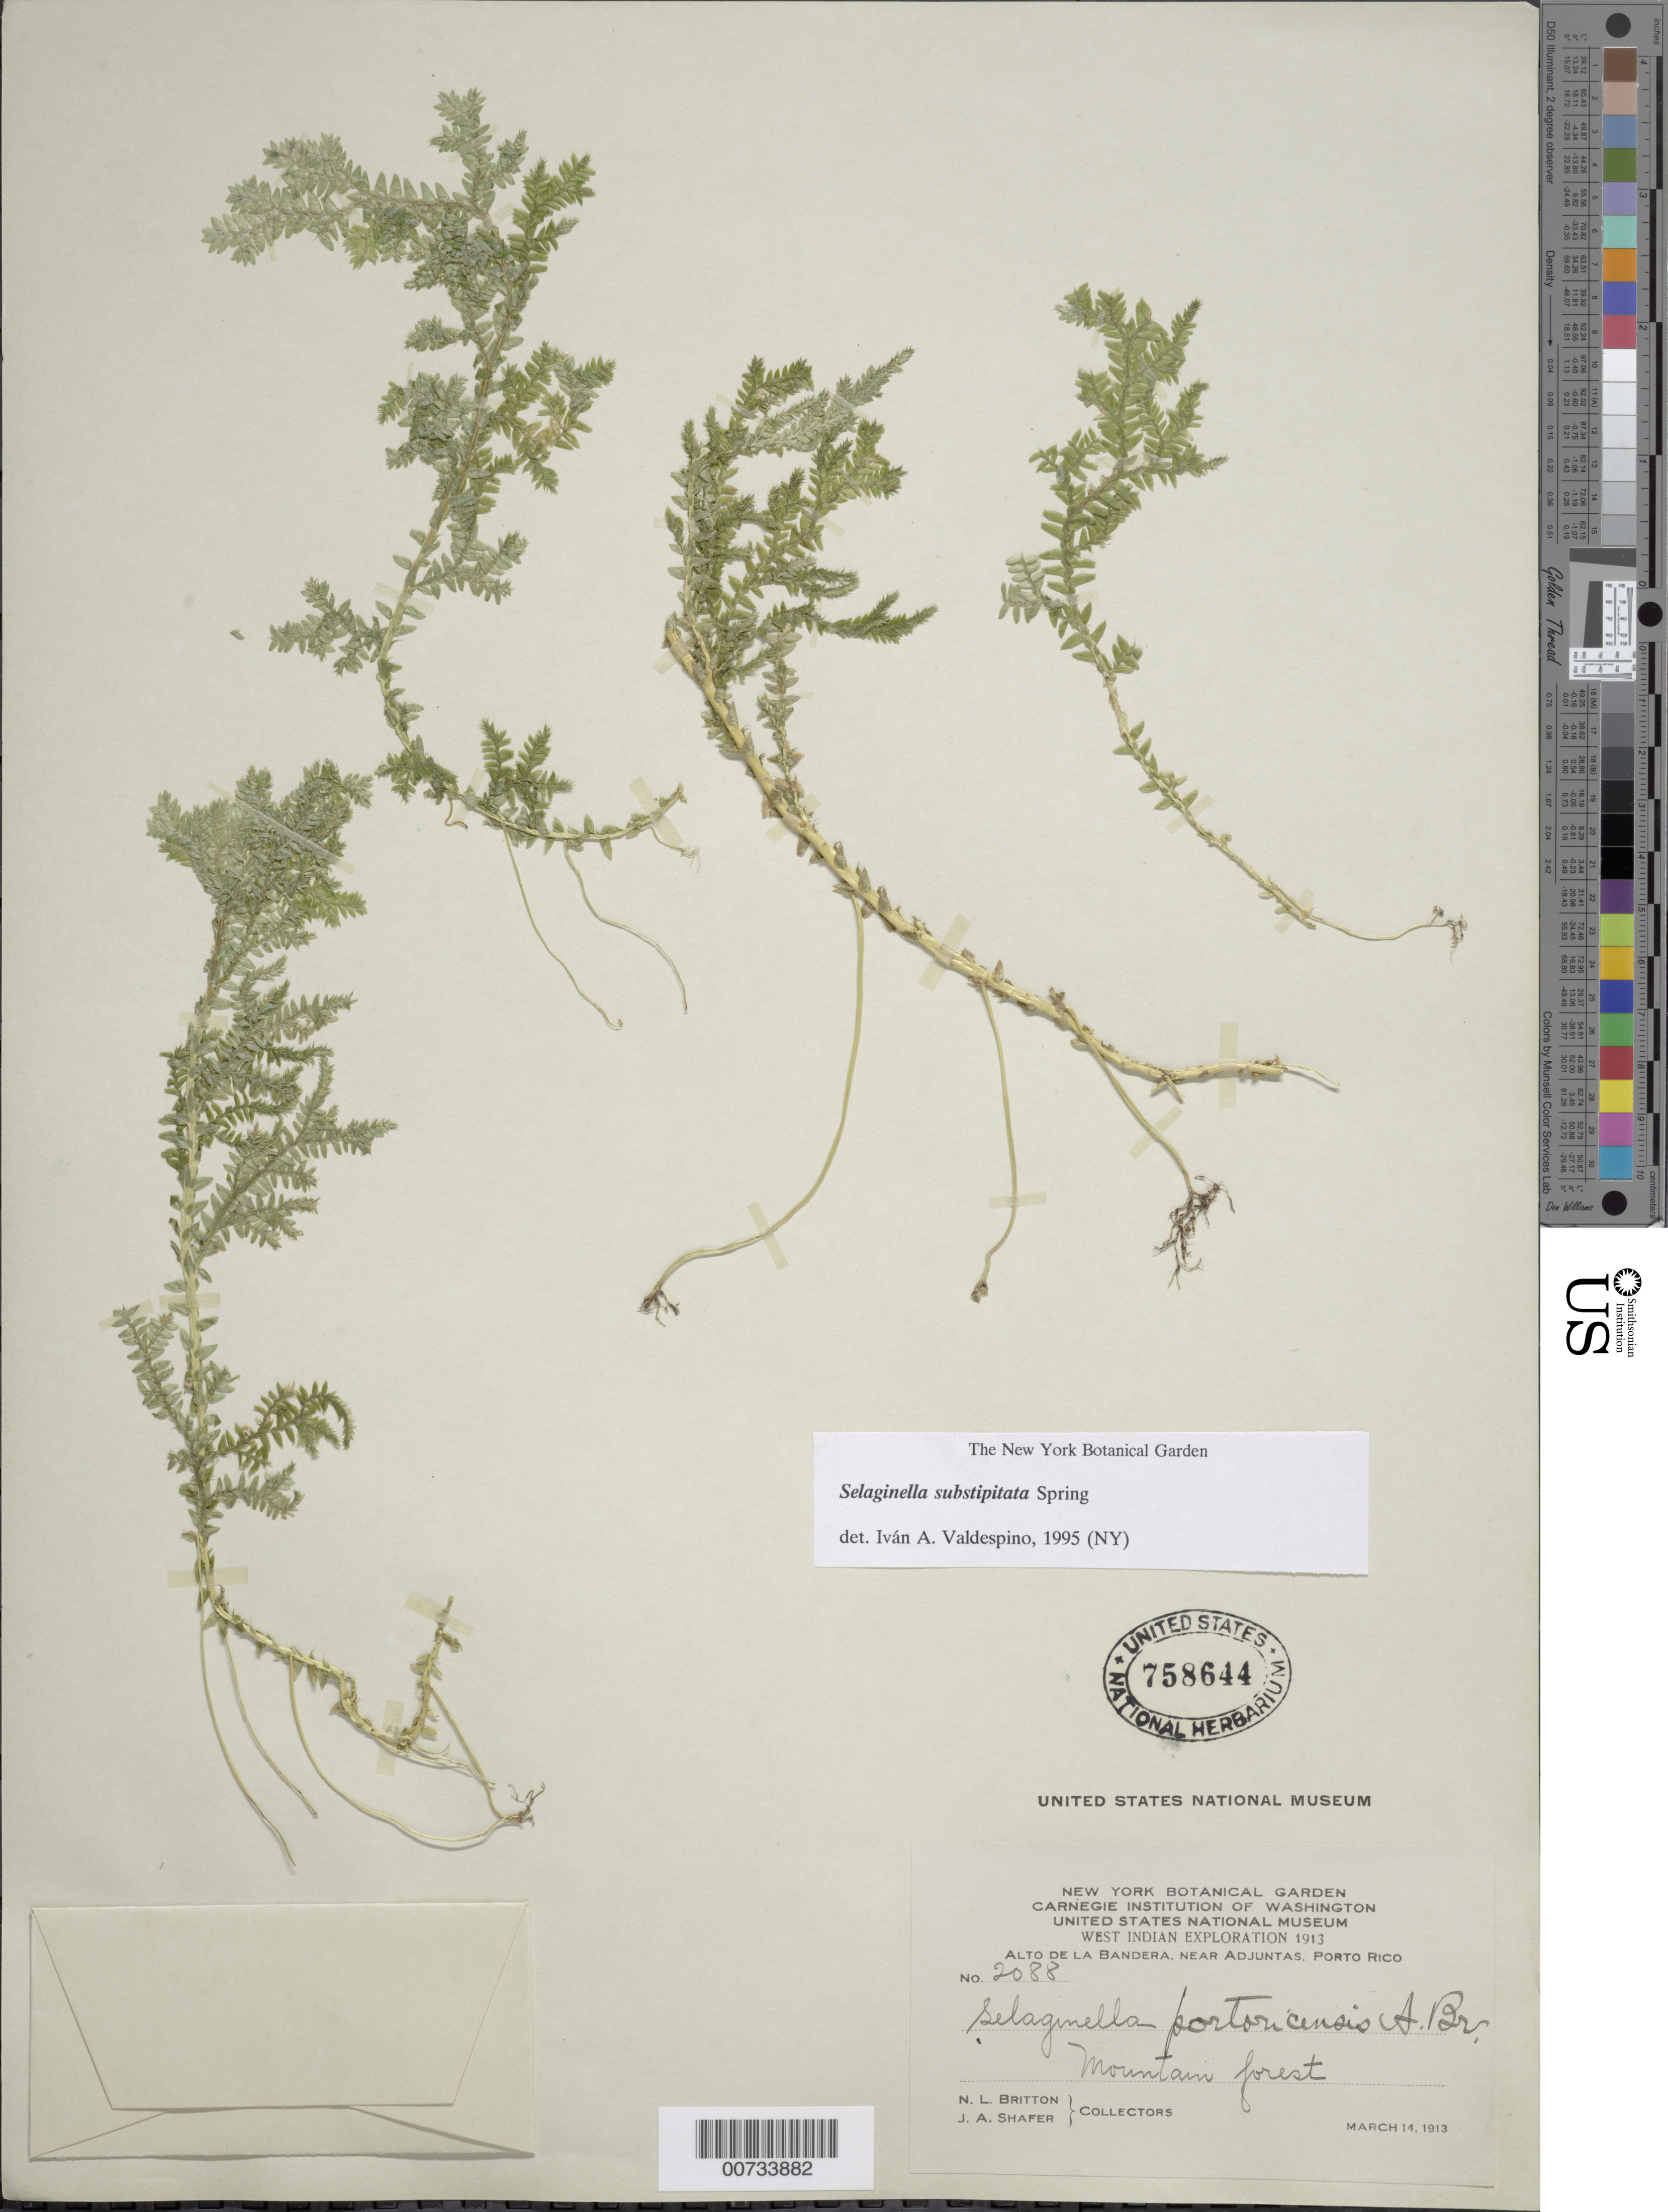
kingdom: Plantae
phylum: Tracheophyta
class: Lycopodiopsida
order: Selaginellales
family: Selaginellaceae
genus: Selaginella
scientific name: Selaginella substipitata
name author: Spring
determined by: Valdespino, I. A., (PMA), Universidad de Panama (PANAMA)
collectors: N. Britton & J. A. Shafer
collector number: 2088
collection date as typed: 14 Mar 1913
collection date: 1913-03-14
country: Puerto Rico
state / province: Adjuntas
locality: Alto de la Bandera, near Adjuntas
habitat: Mountain forest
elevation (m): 700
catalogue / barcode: US 758644